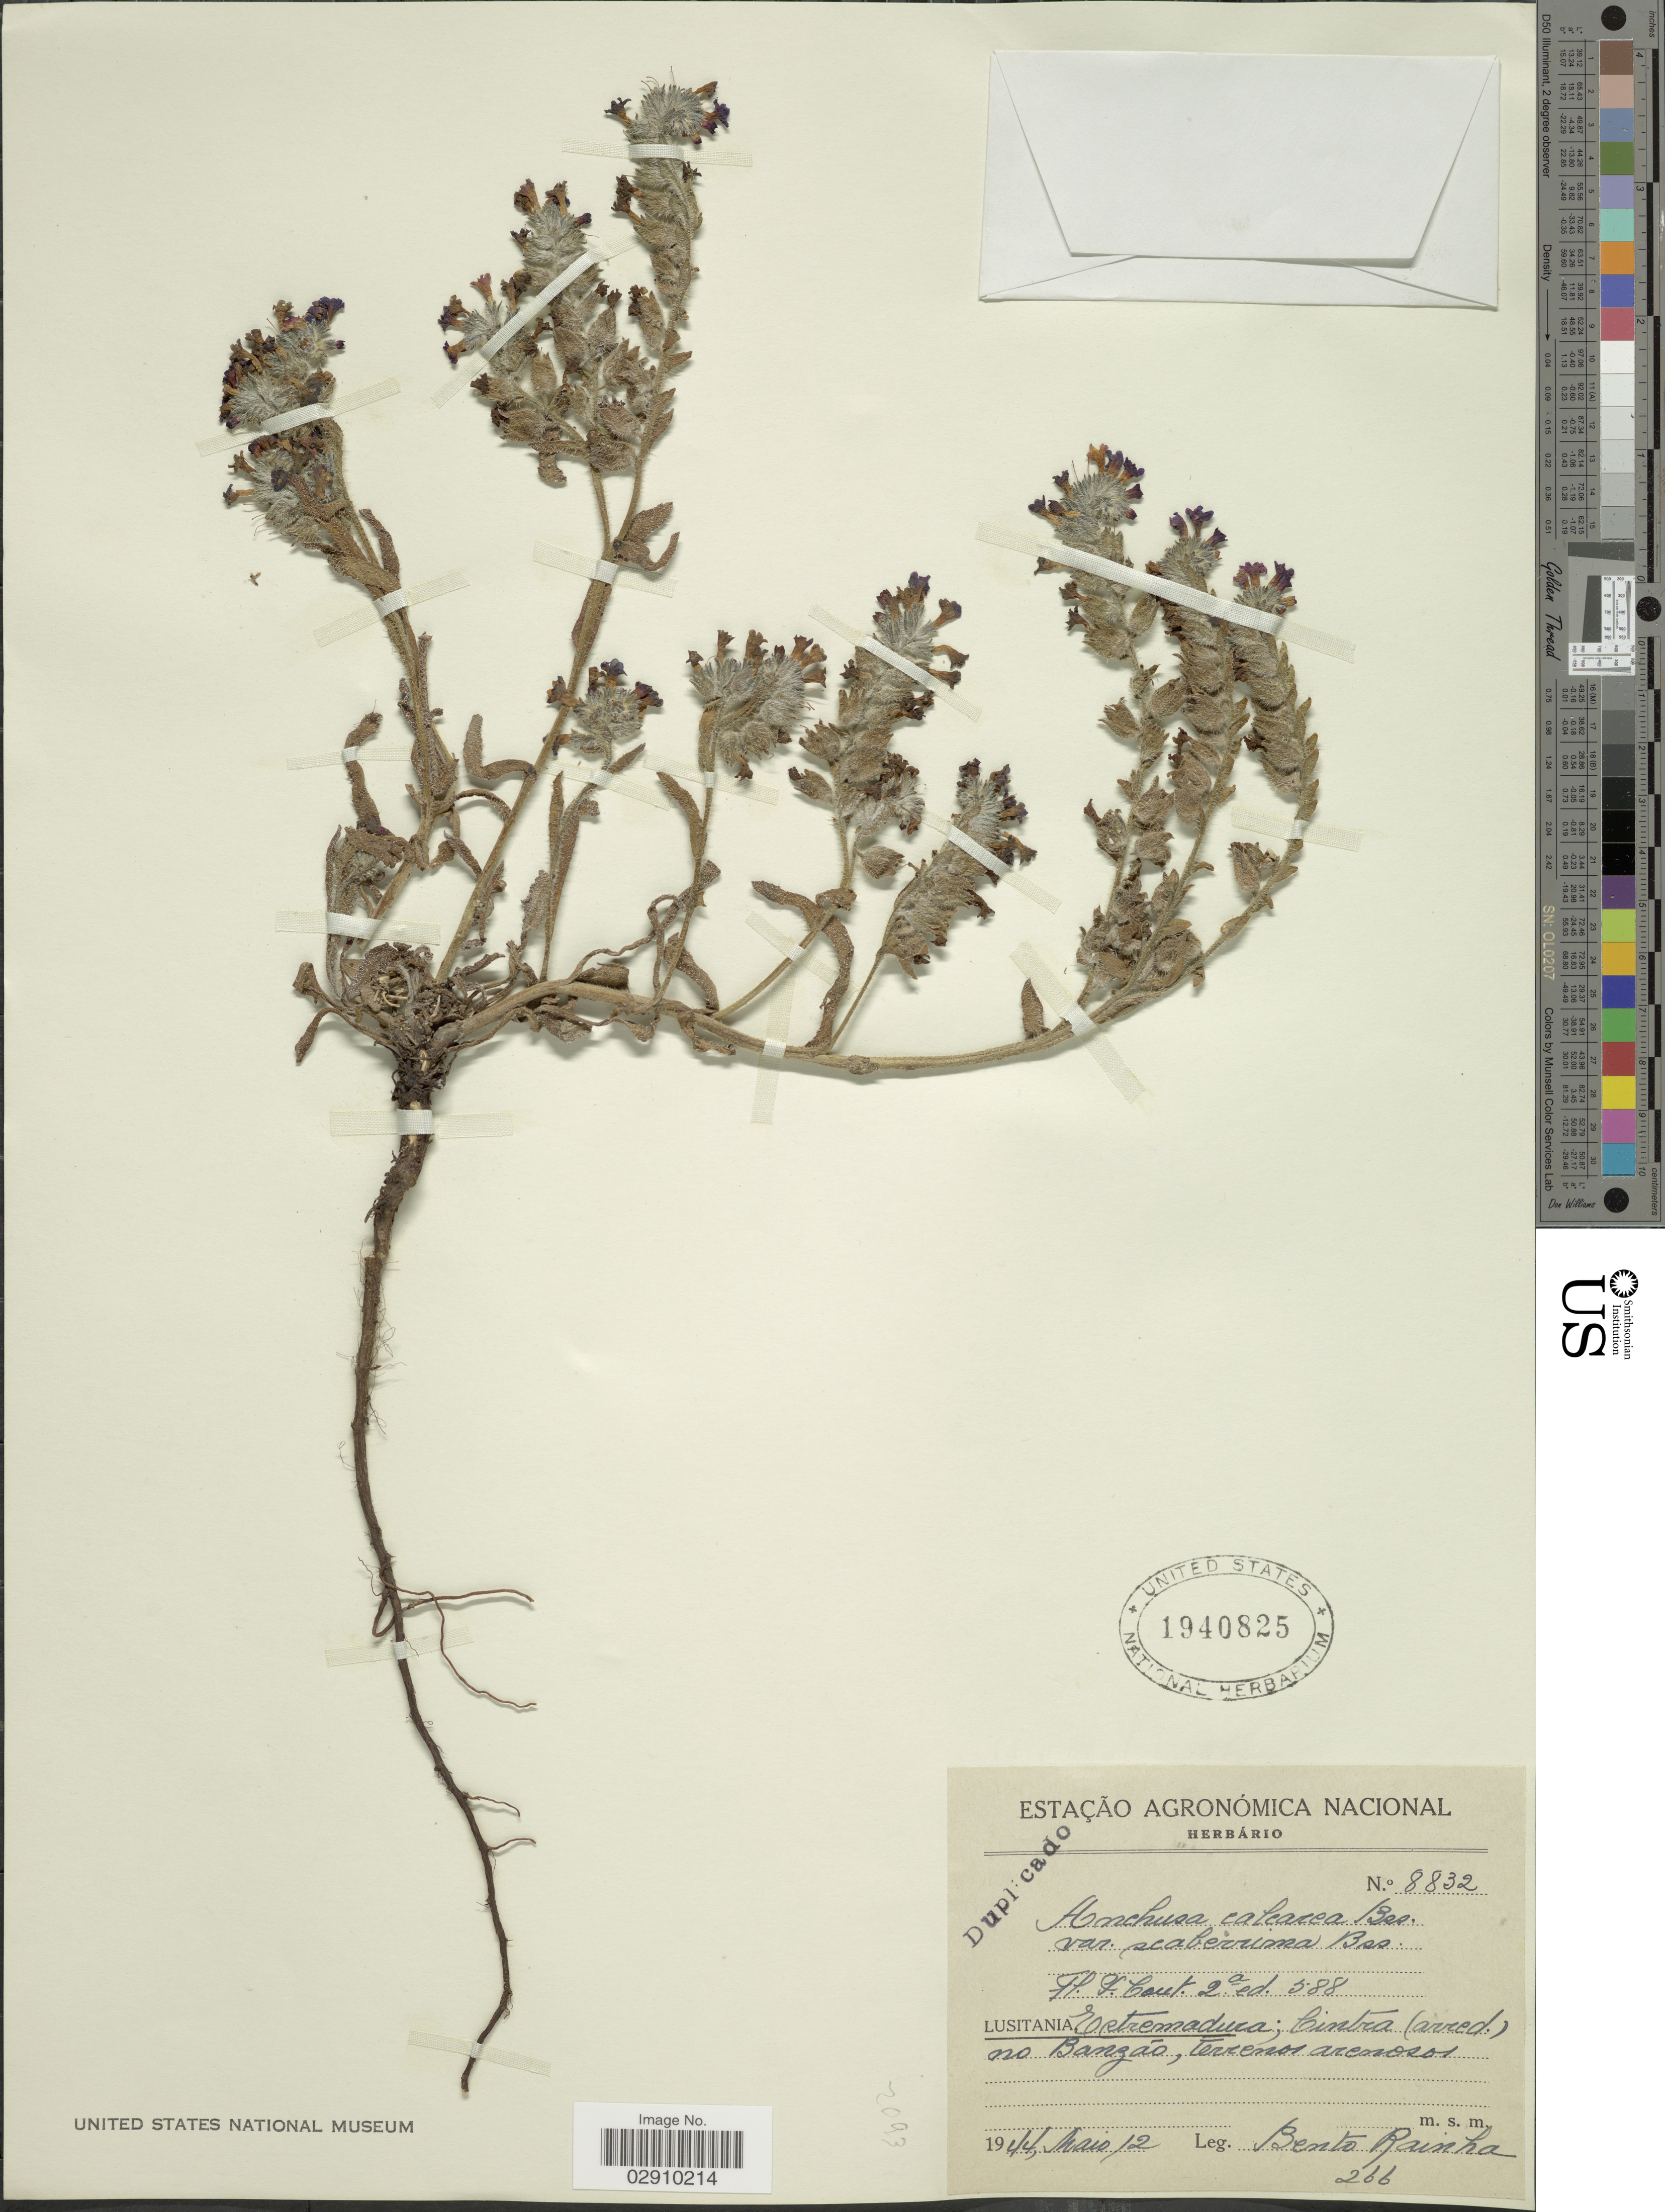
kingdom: Plantae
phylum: Tracheophyta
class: Magnoliopsida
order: Boraginales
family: Boraginaceae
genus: Anchusa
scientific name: Anchusa calcarea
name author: Boiss.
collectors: B. Rainha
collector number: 266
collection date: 1944-05-12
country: Portugal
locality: Lusitania, Estremadura, Cintra (arred) no Banzão, terrenos arenosos.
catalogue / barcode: US 1940825